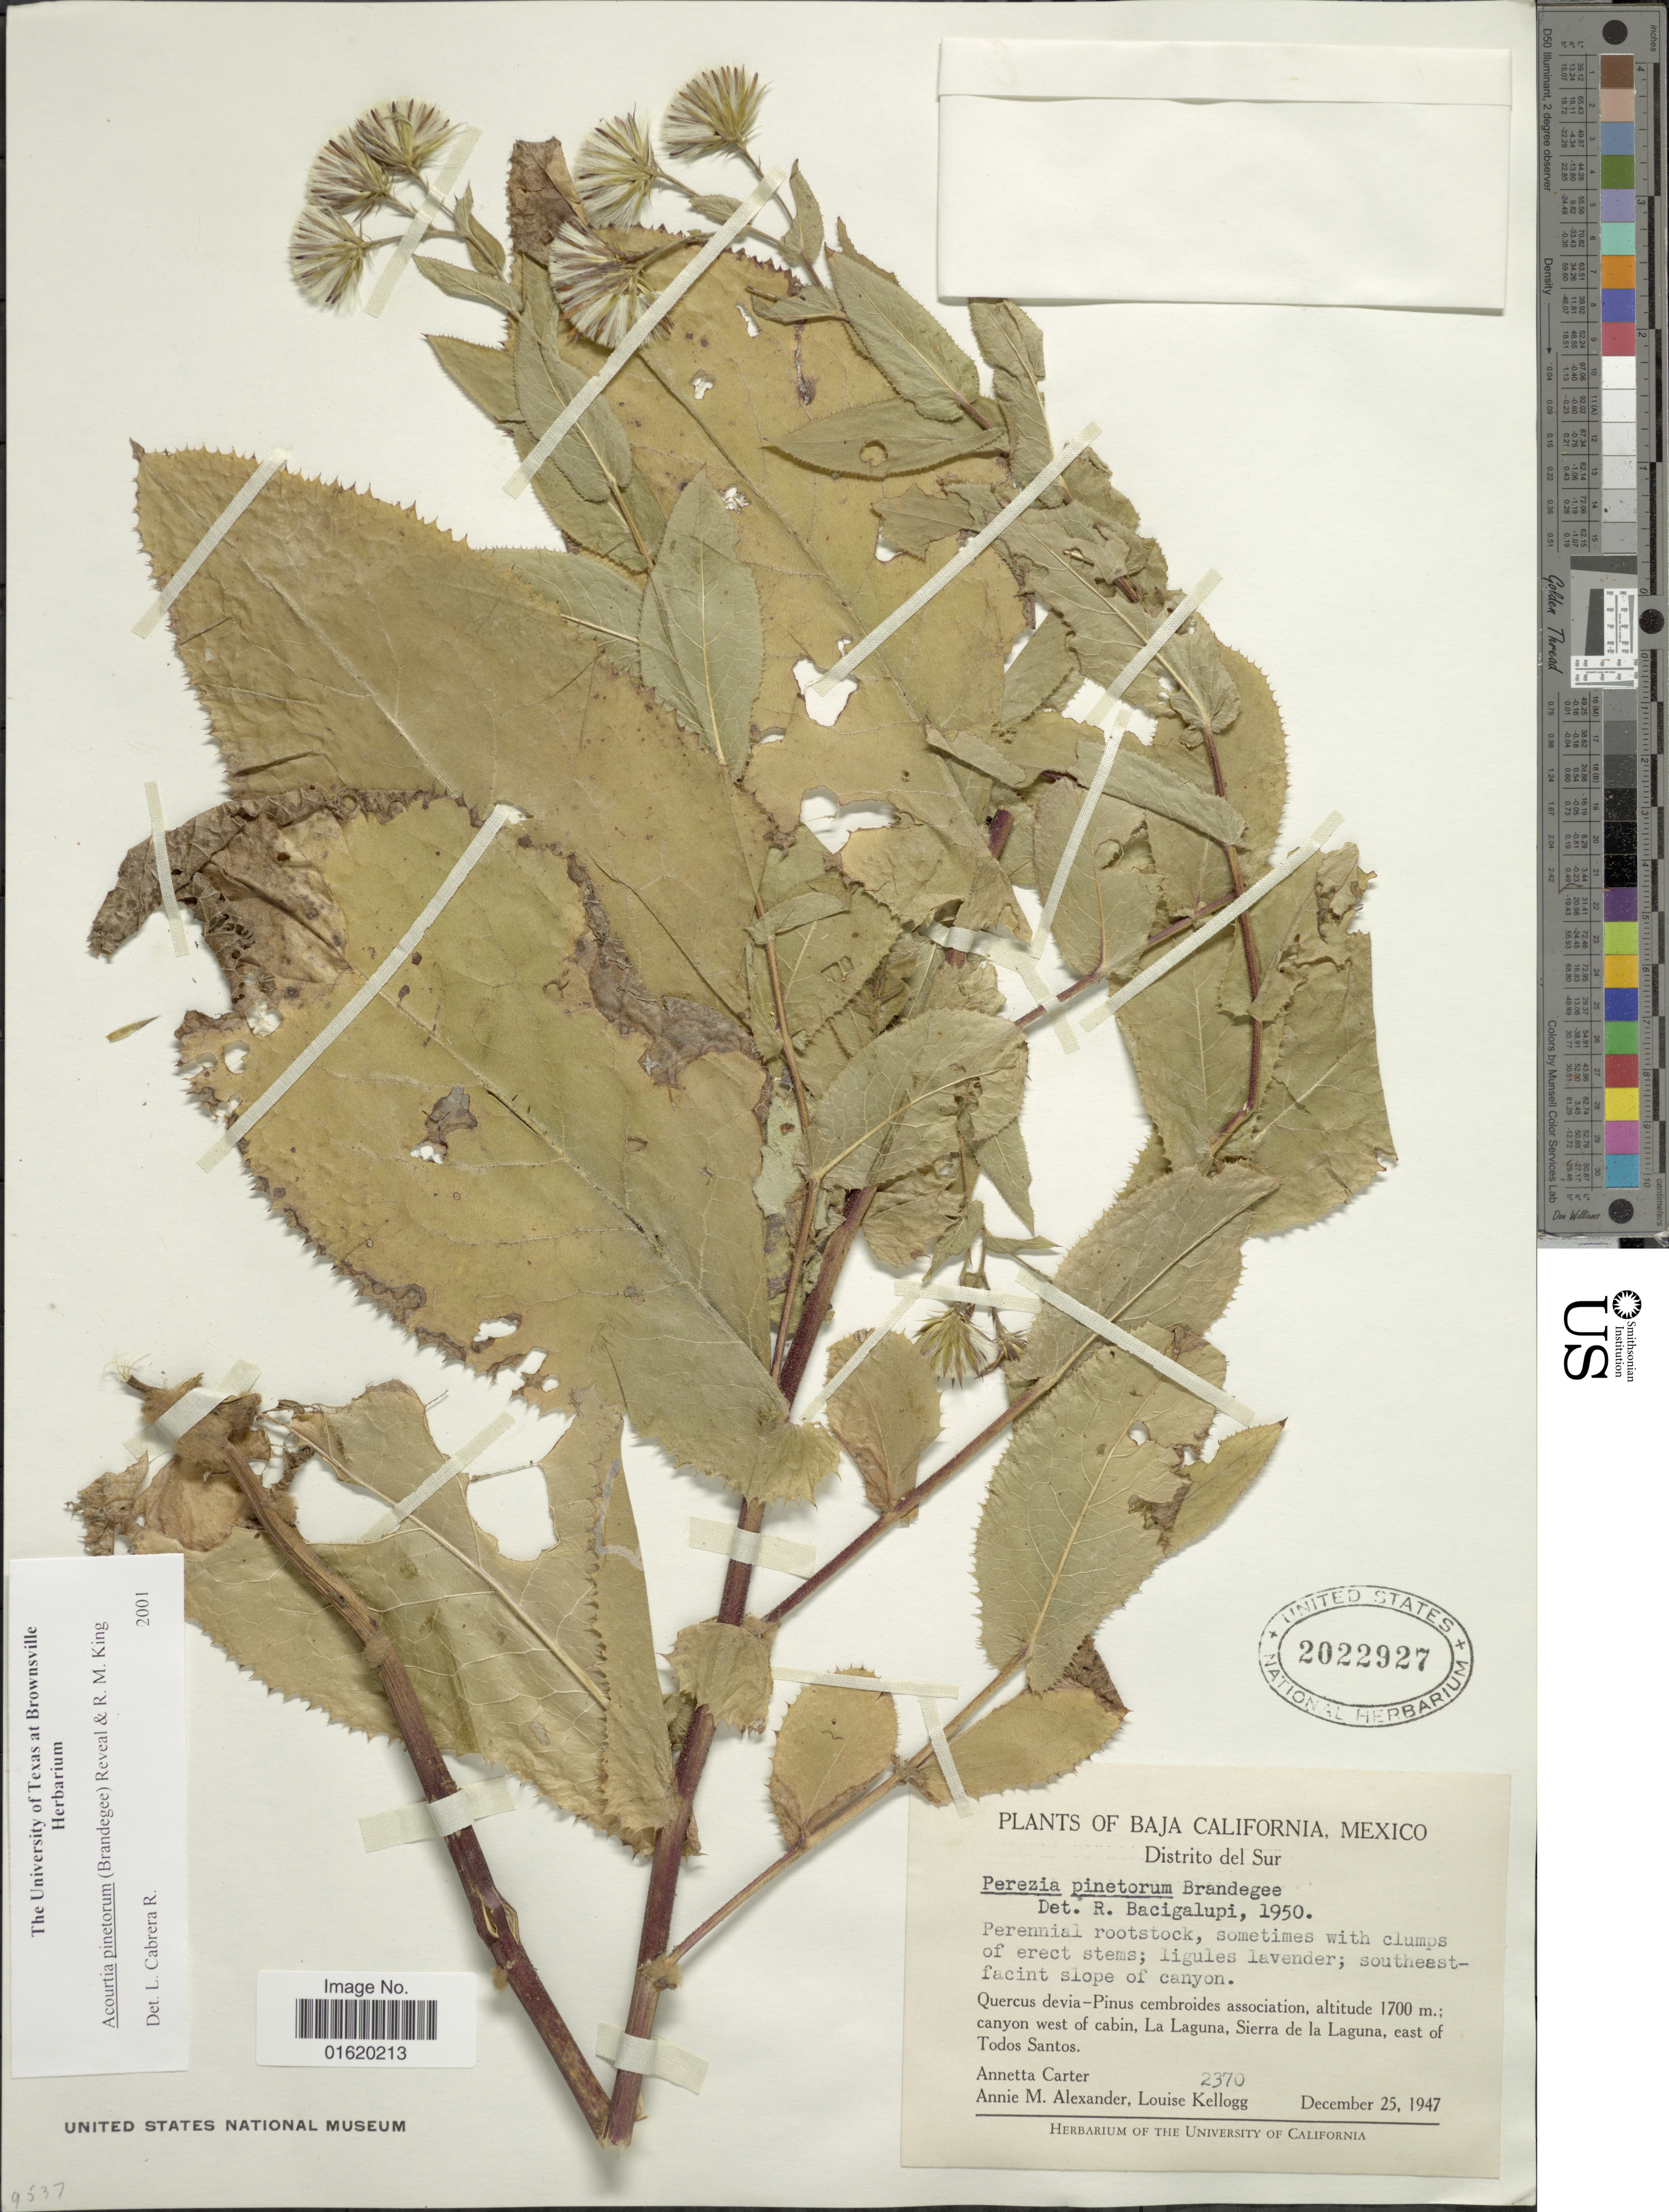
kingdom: Plantae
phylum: Tracheophyta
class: Magnoliopsida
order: Asterales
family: Asteraceae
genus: Acourtia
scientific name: Acourtia pinetorum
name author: (Brandegee) Reveal & R.M. King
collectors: A. Carter, A. M. Alexander & L. Kellog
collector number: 2370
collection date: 1947-12-25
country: Mexico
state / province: Baja California Sur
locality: Distrito del Sur, canyon west of cabin, La Laguna, Sierra de la Laguna, east of Todos Santos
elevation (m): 1700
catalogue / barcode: US 2022927